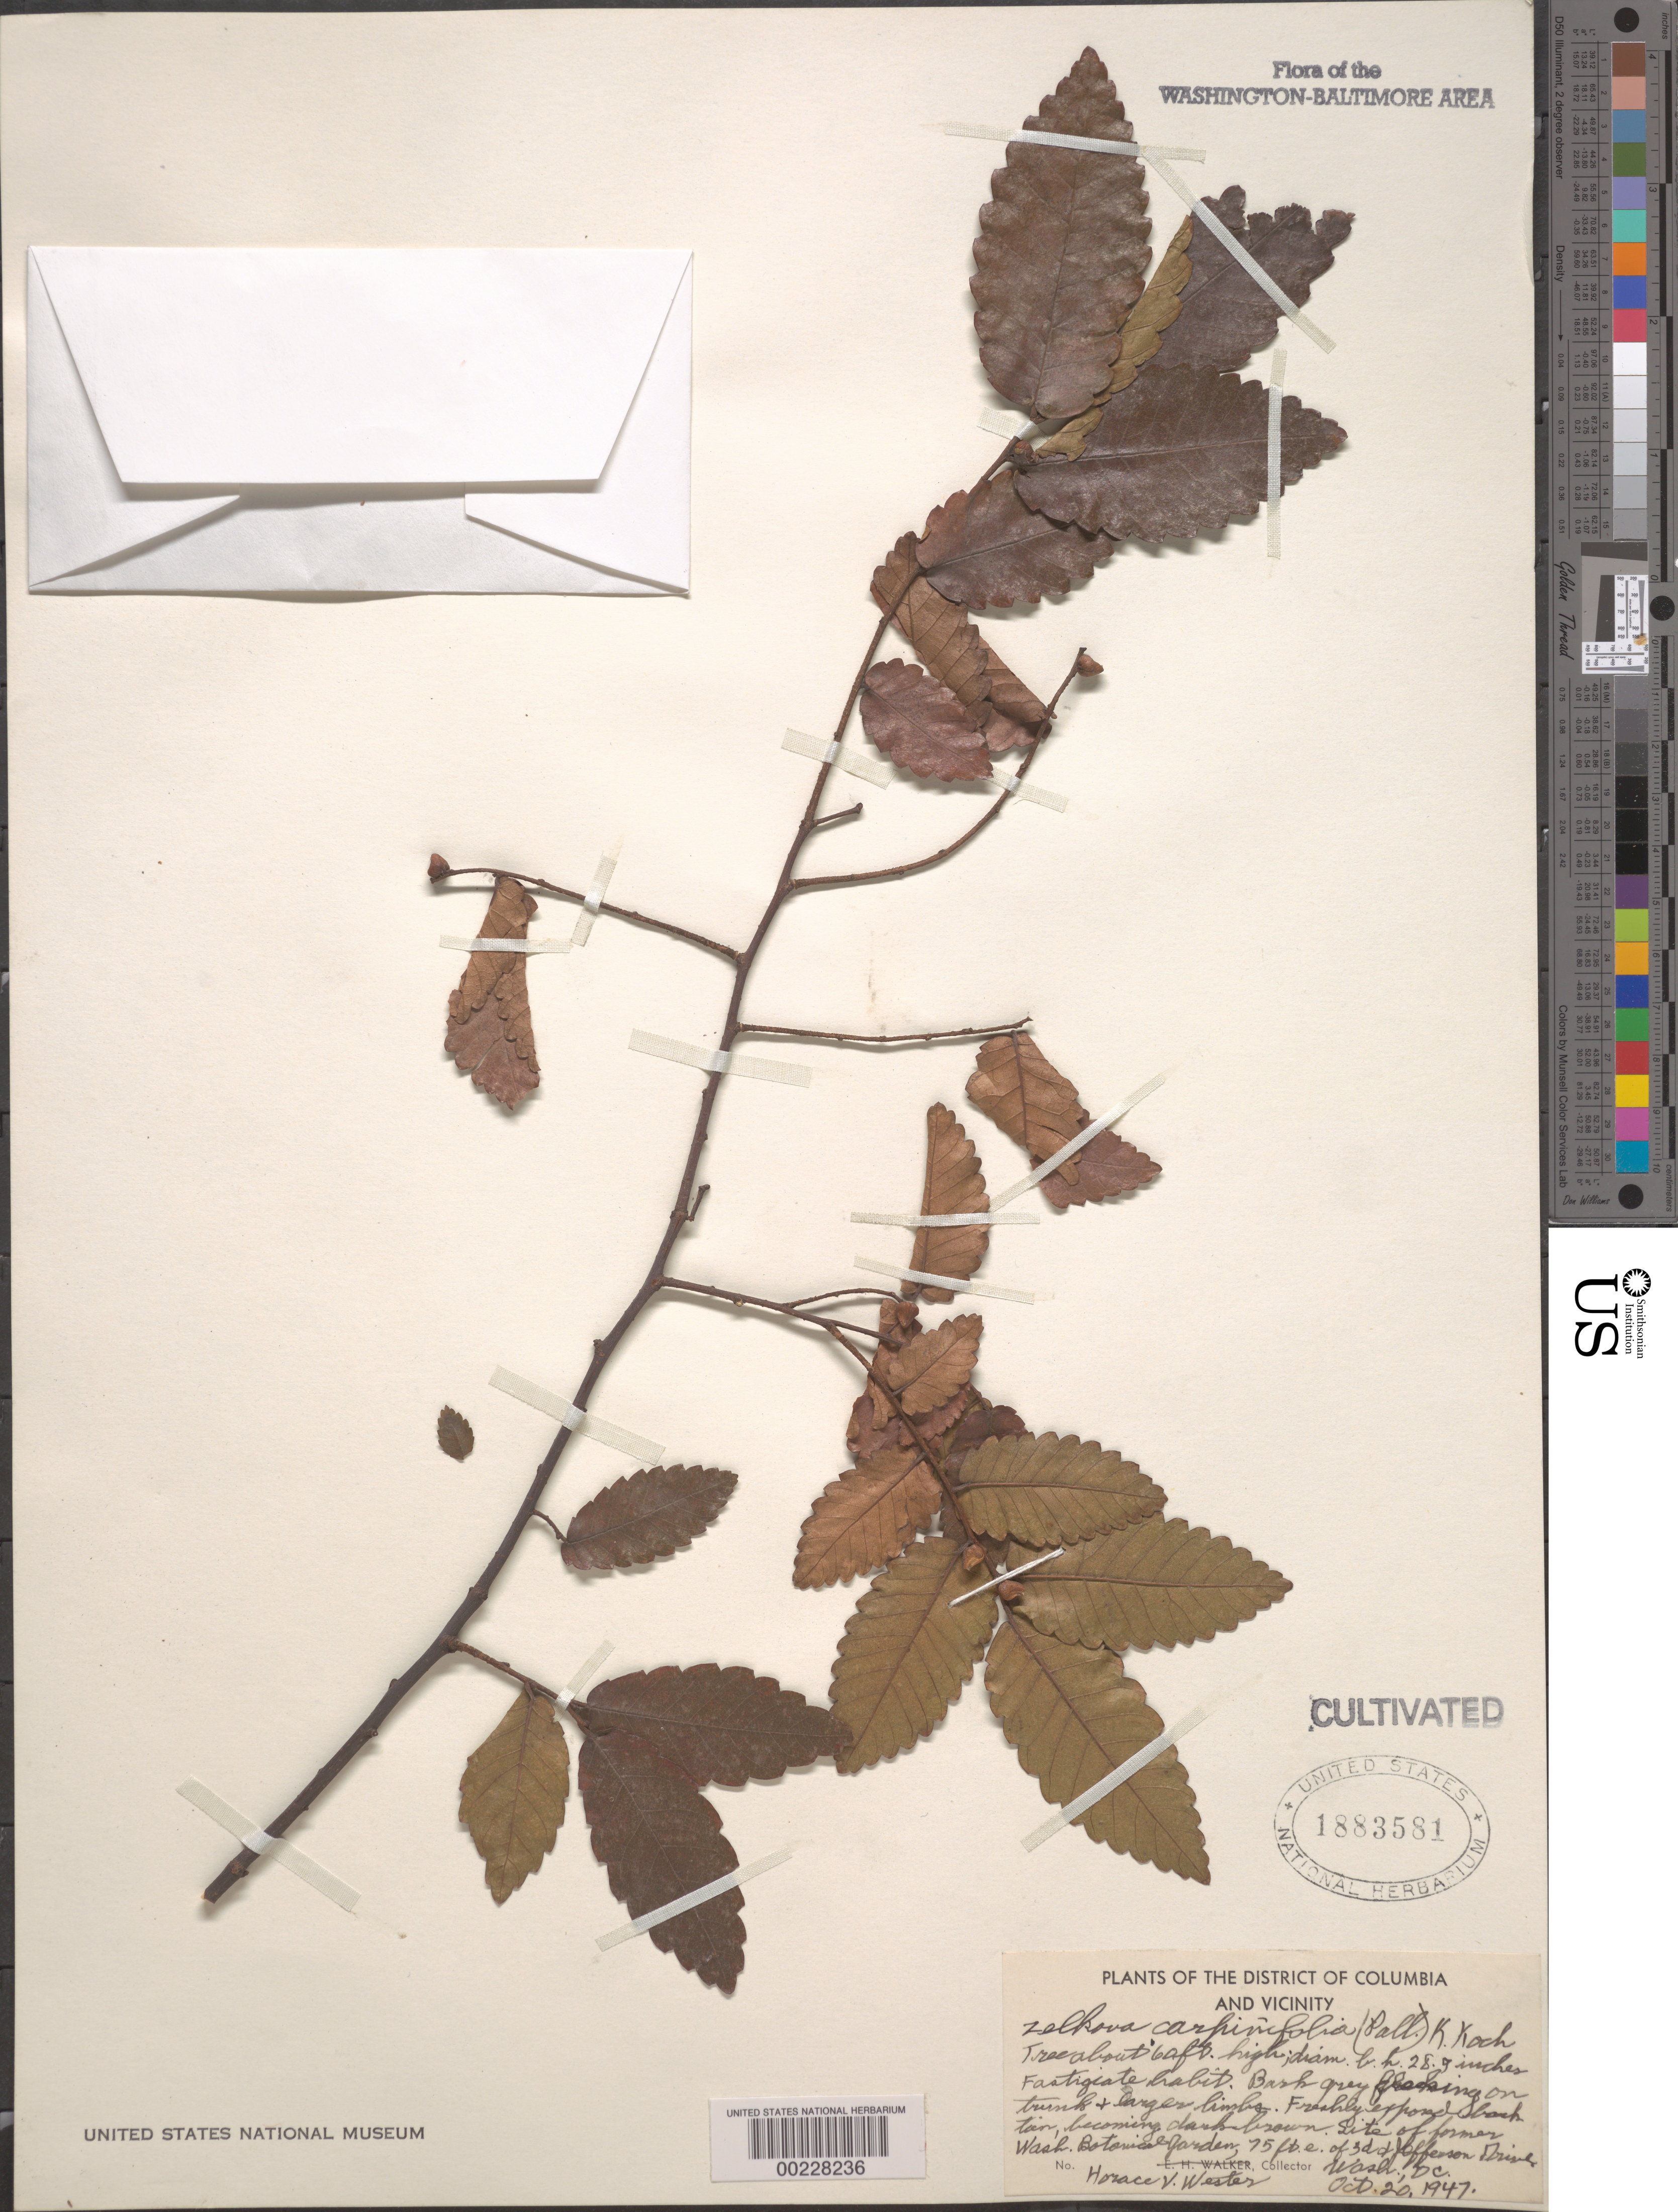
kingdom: Plantae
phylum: Tracheophyta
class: Magnoliopsida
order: Rosales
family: Ulmaceae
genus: Zelkova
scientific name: Zelkova carpinifolia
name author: (Pall.) K. Koch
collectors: H. Wester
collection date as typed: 20 Oct 1947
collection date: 1947-10-20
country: United States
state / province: District of Columbia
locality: Site of former Botanical Garden, 75' E of 3rd and Jefferson Drive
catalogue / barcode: US 1883581